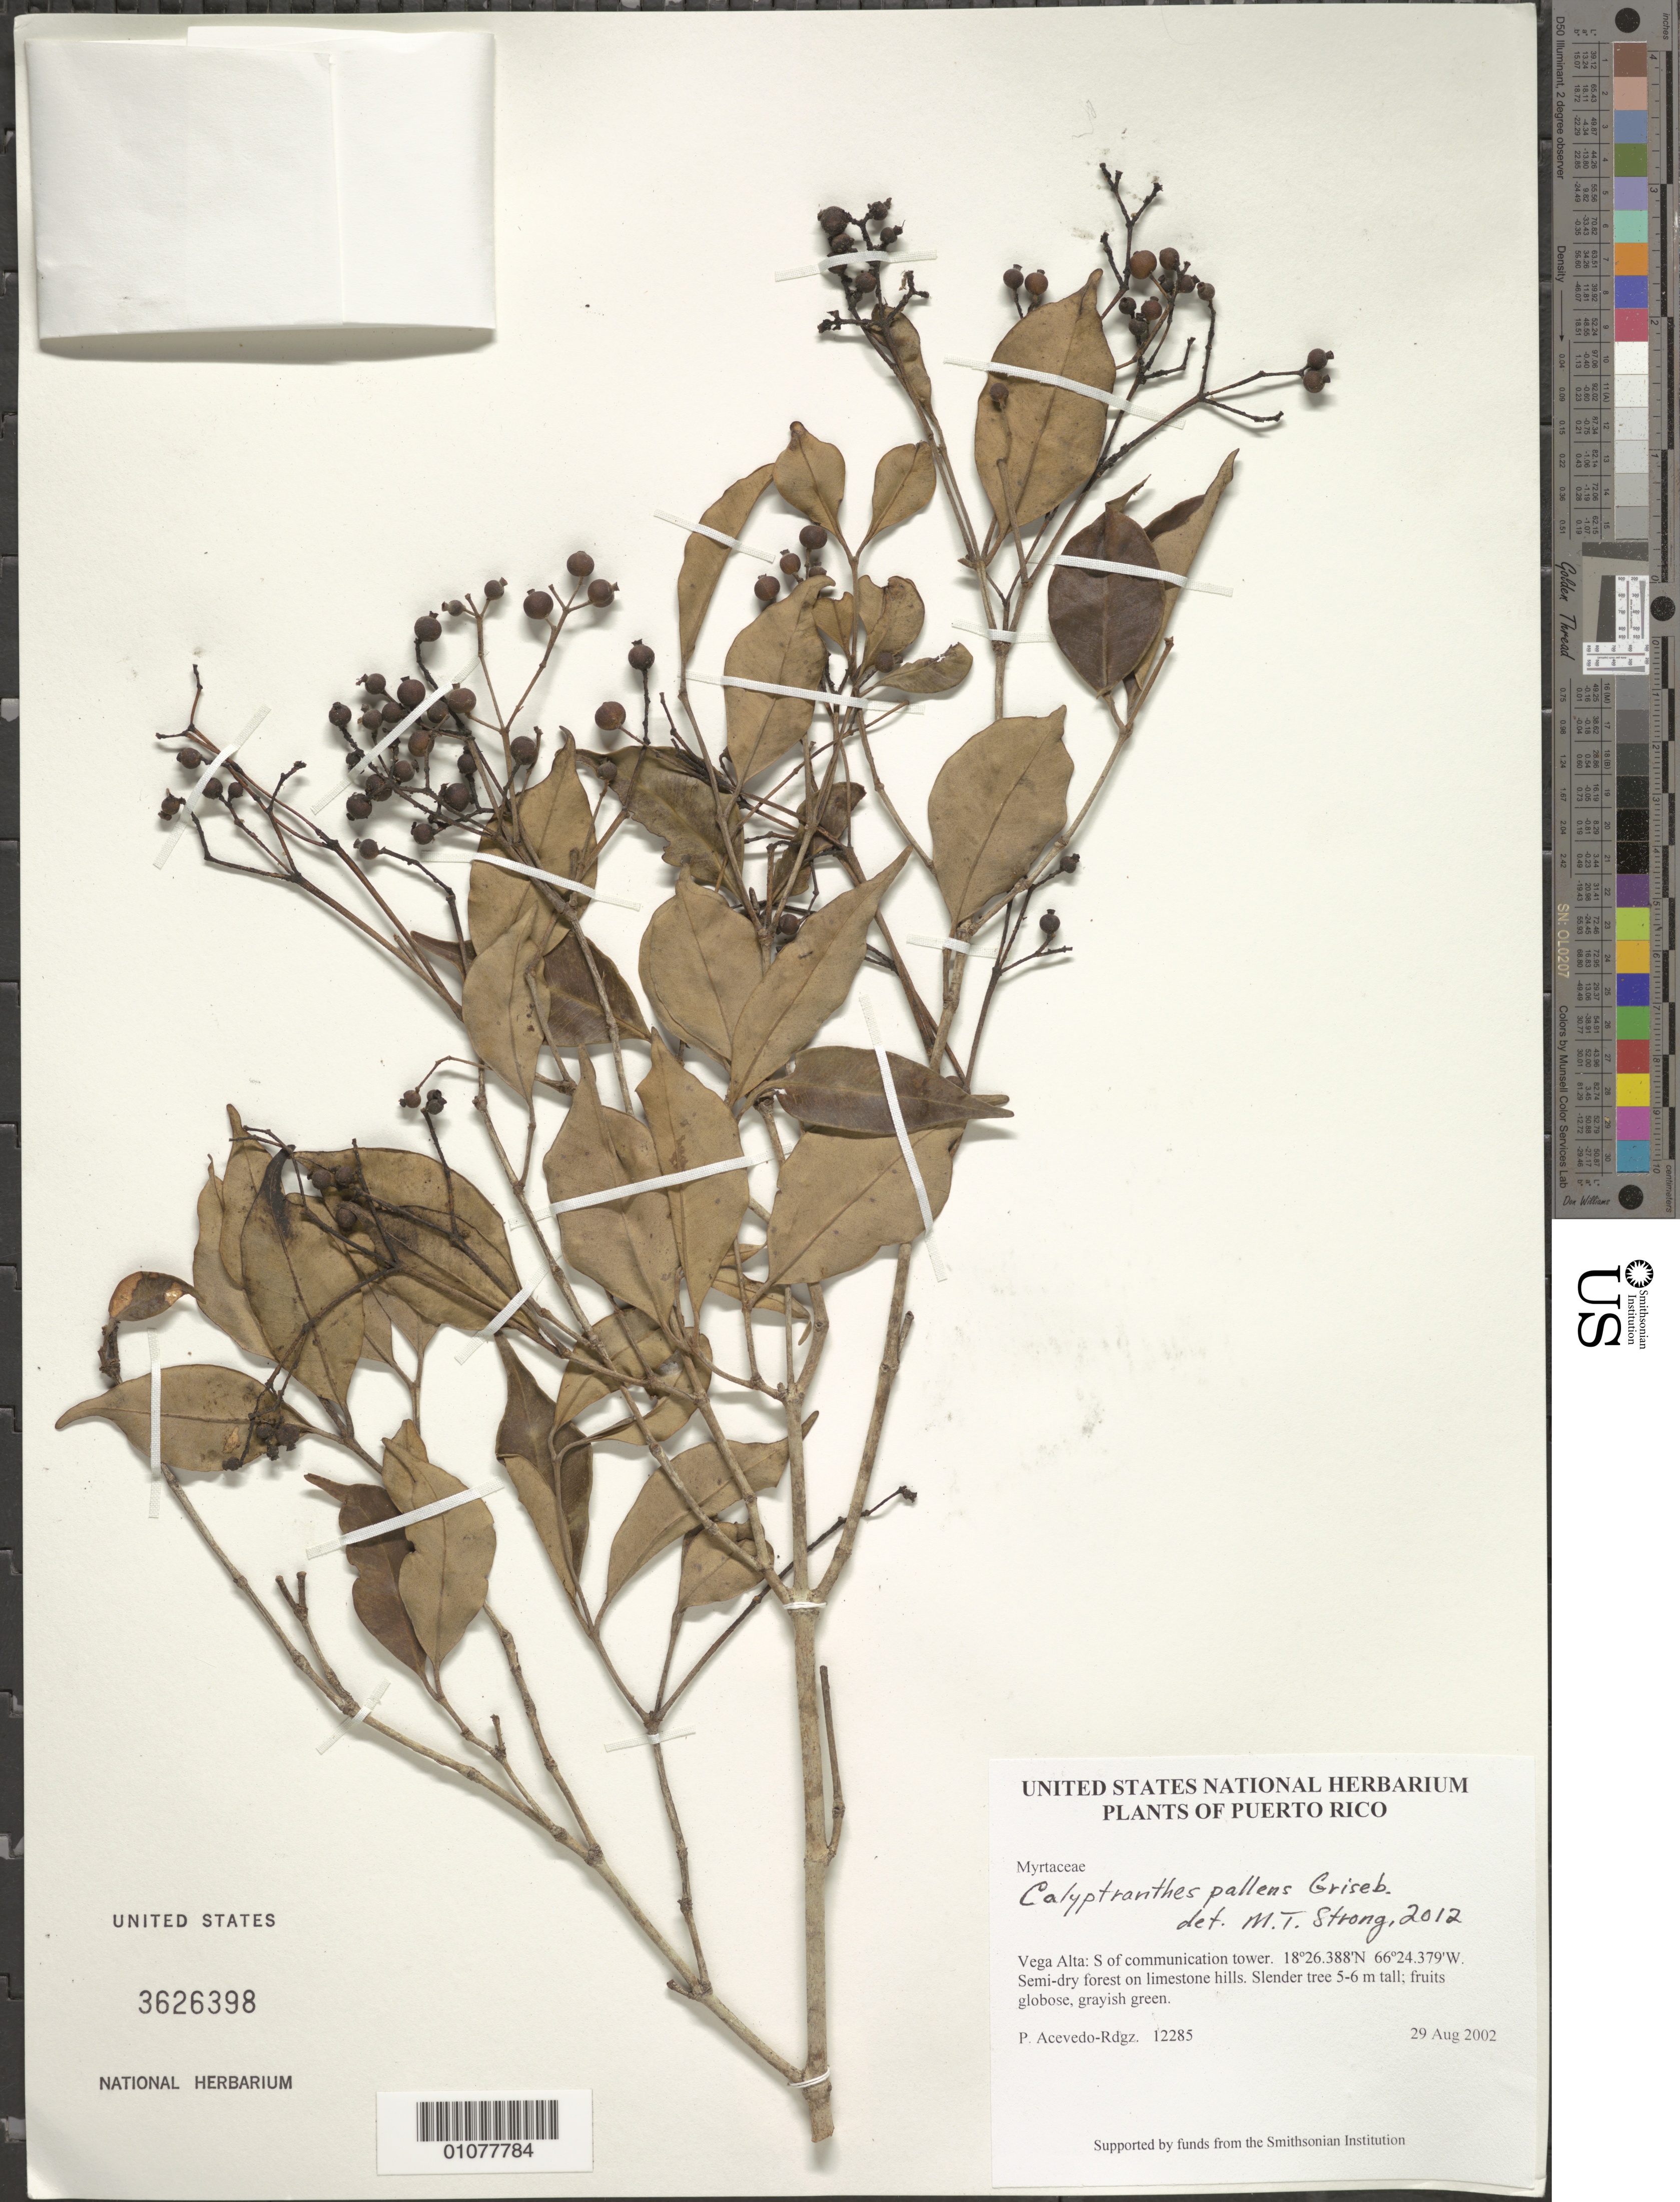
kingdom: Plantae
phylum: Tracheophyta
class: Magnoliopsida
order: Myrtales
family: Myrtaceae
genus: Myrcia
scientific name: Myrcia neopallens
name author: A.R. Lourenço & E. Lucas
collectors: P. Acevedo-Rodr.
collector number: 12285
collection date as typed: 29 Aug 2002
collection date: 2002-08-29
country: Puerto Rico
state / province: Vega Alta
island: Puerto Rico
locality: Vega Alta: S of communication tower.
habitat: Semi-dry forest on limestone hills.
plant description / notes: MO, UPRRP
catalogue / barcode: US 3626398